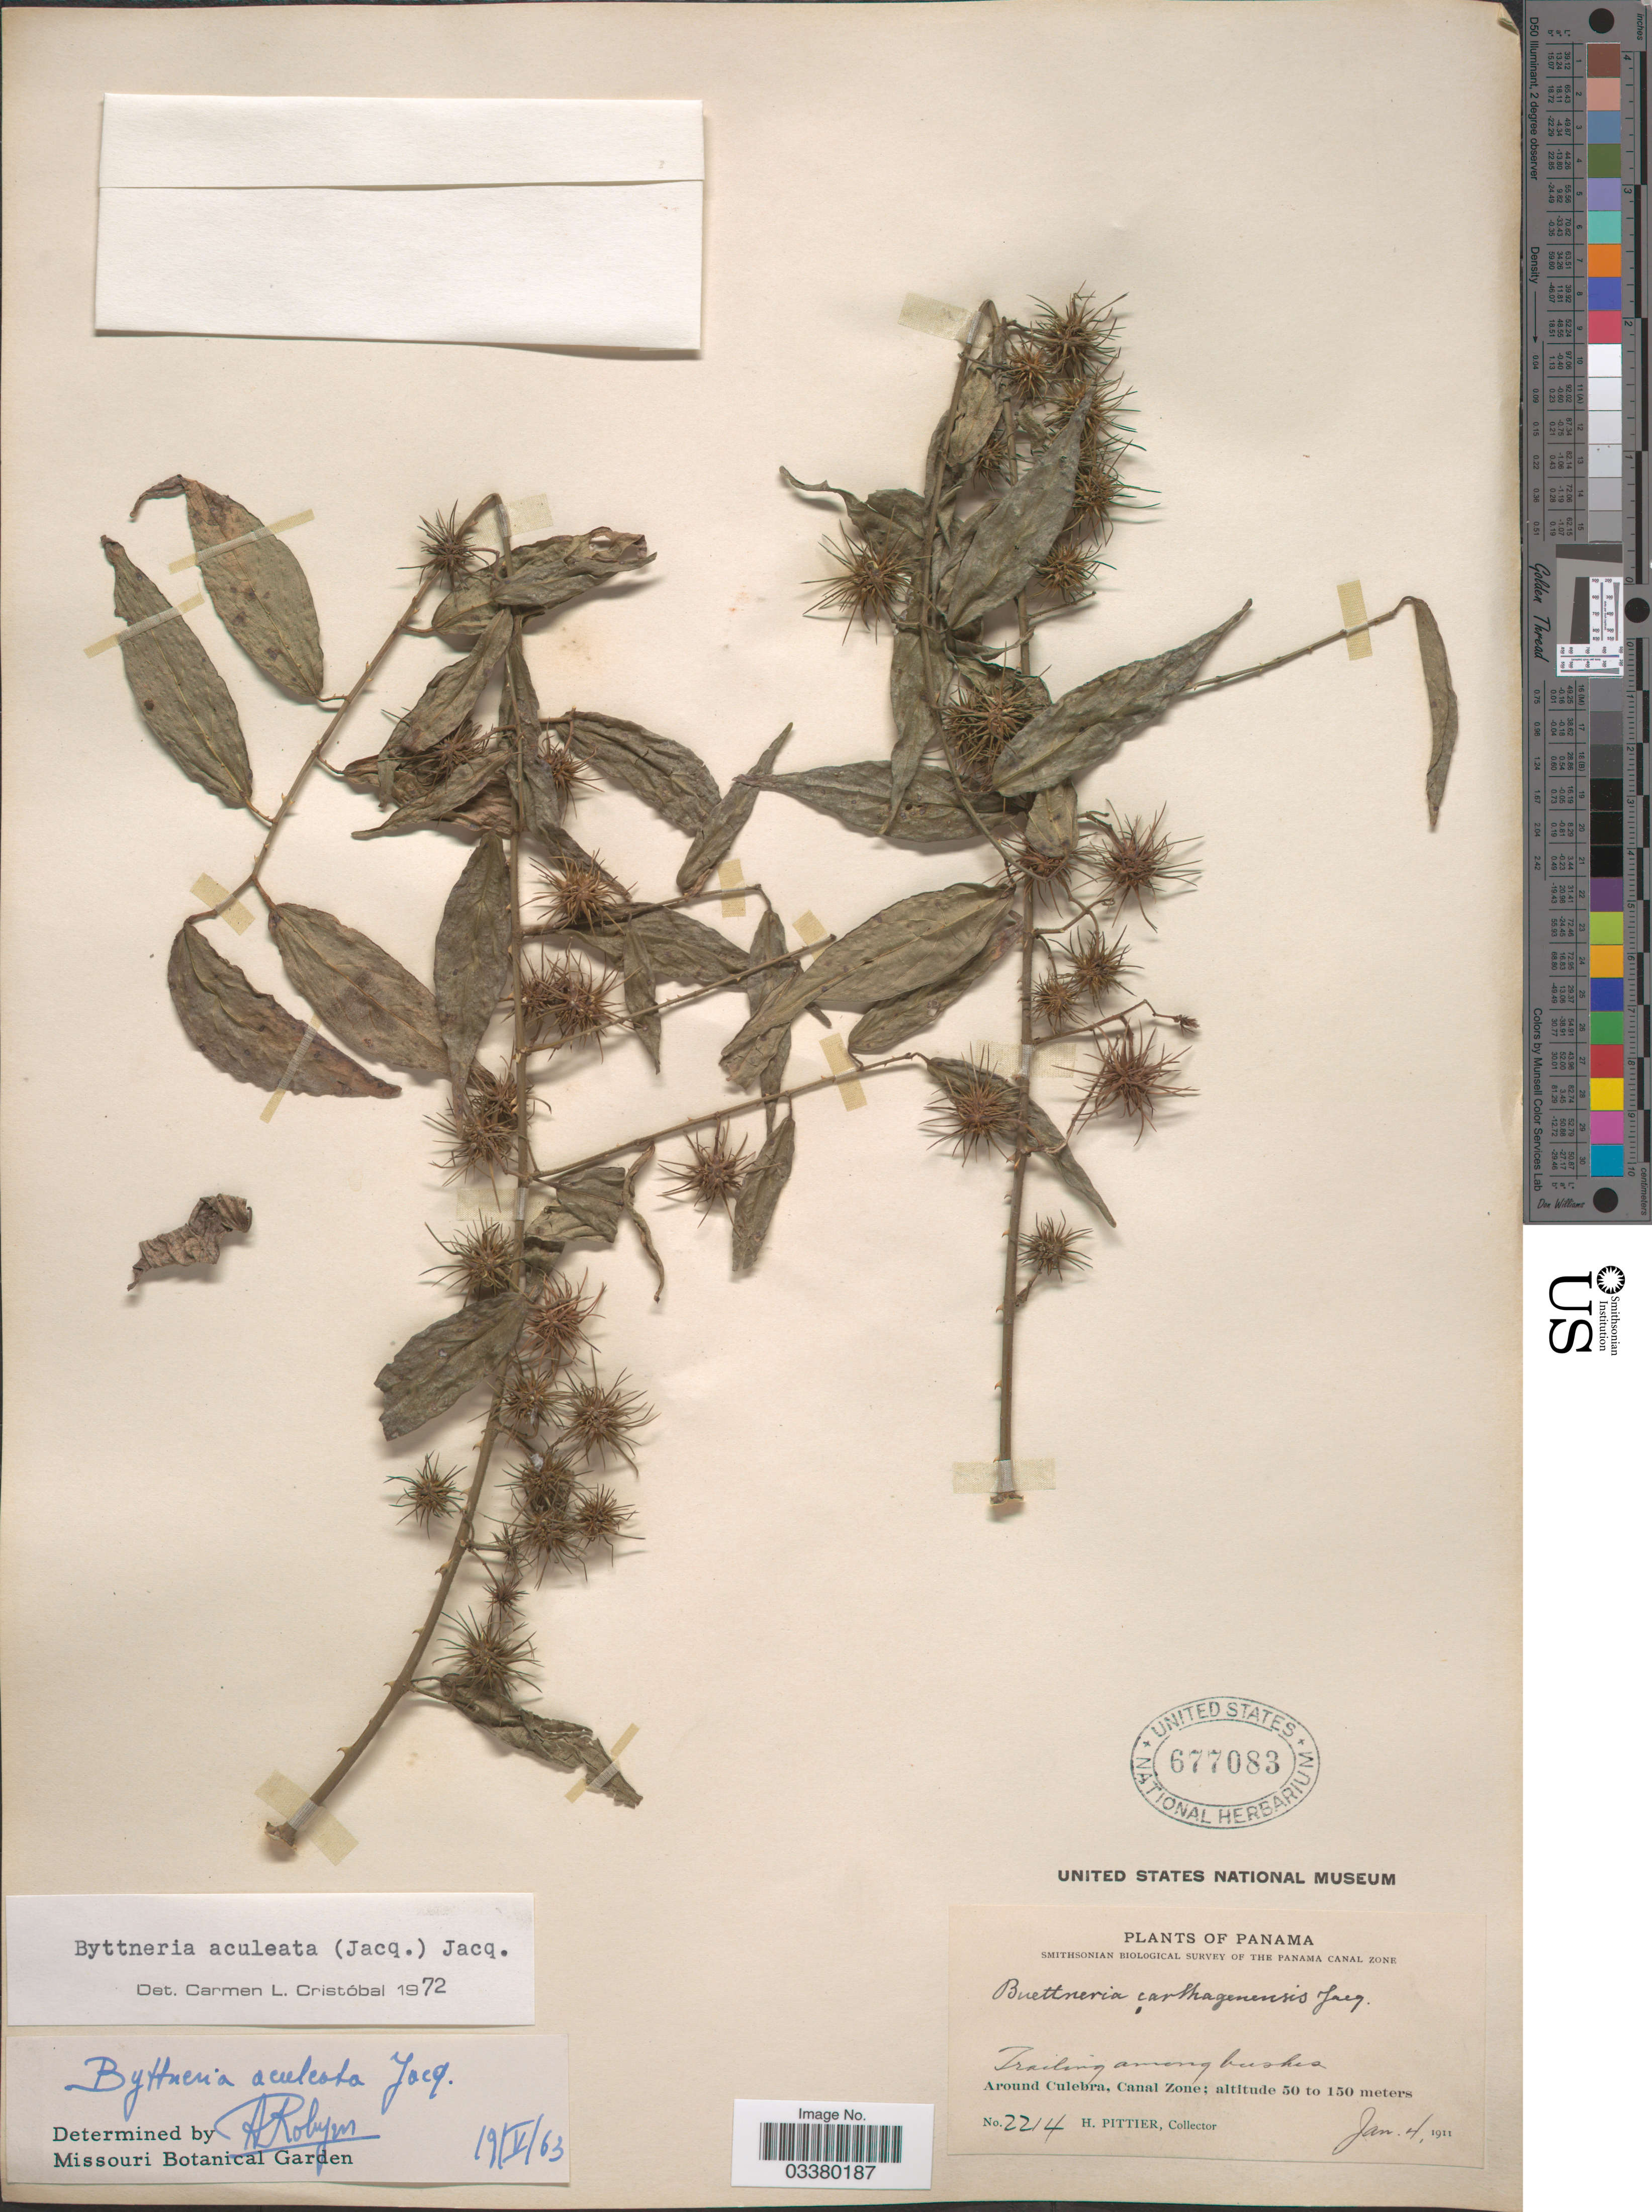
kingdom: Plantae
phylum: Tracheophyta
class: Magnoliopsida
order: Malvales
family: Malvaceae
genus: Byttneria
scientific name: Byttneria aculeata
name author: (Jacq.) Jacq.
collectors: H. F. Pittier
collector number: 2214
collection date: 1911-01-04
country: Panama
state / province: Colón / Panamá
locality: Around Culebra, Canal Zone.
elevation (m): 50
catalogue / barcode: US 677083